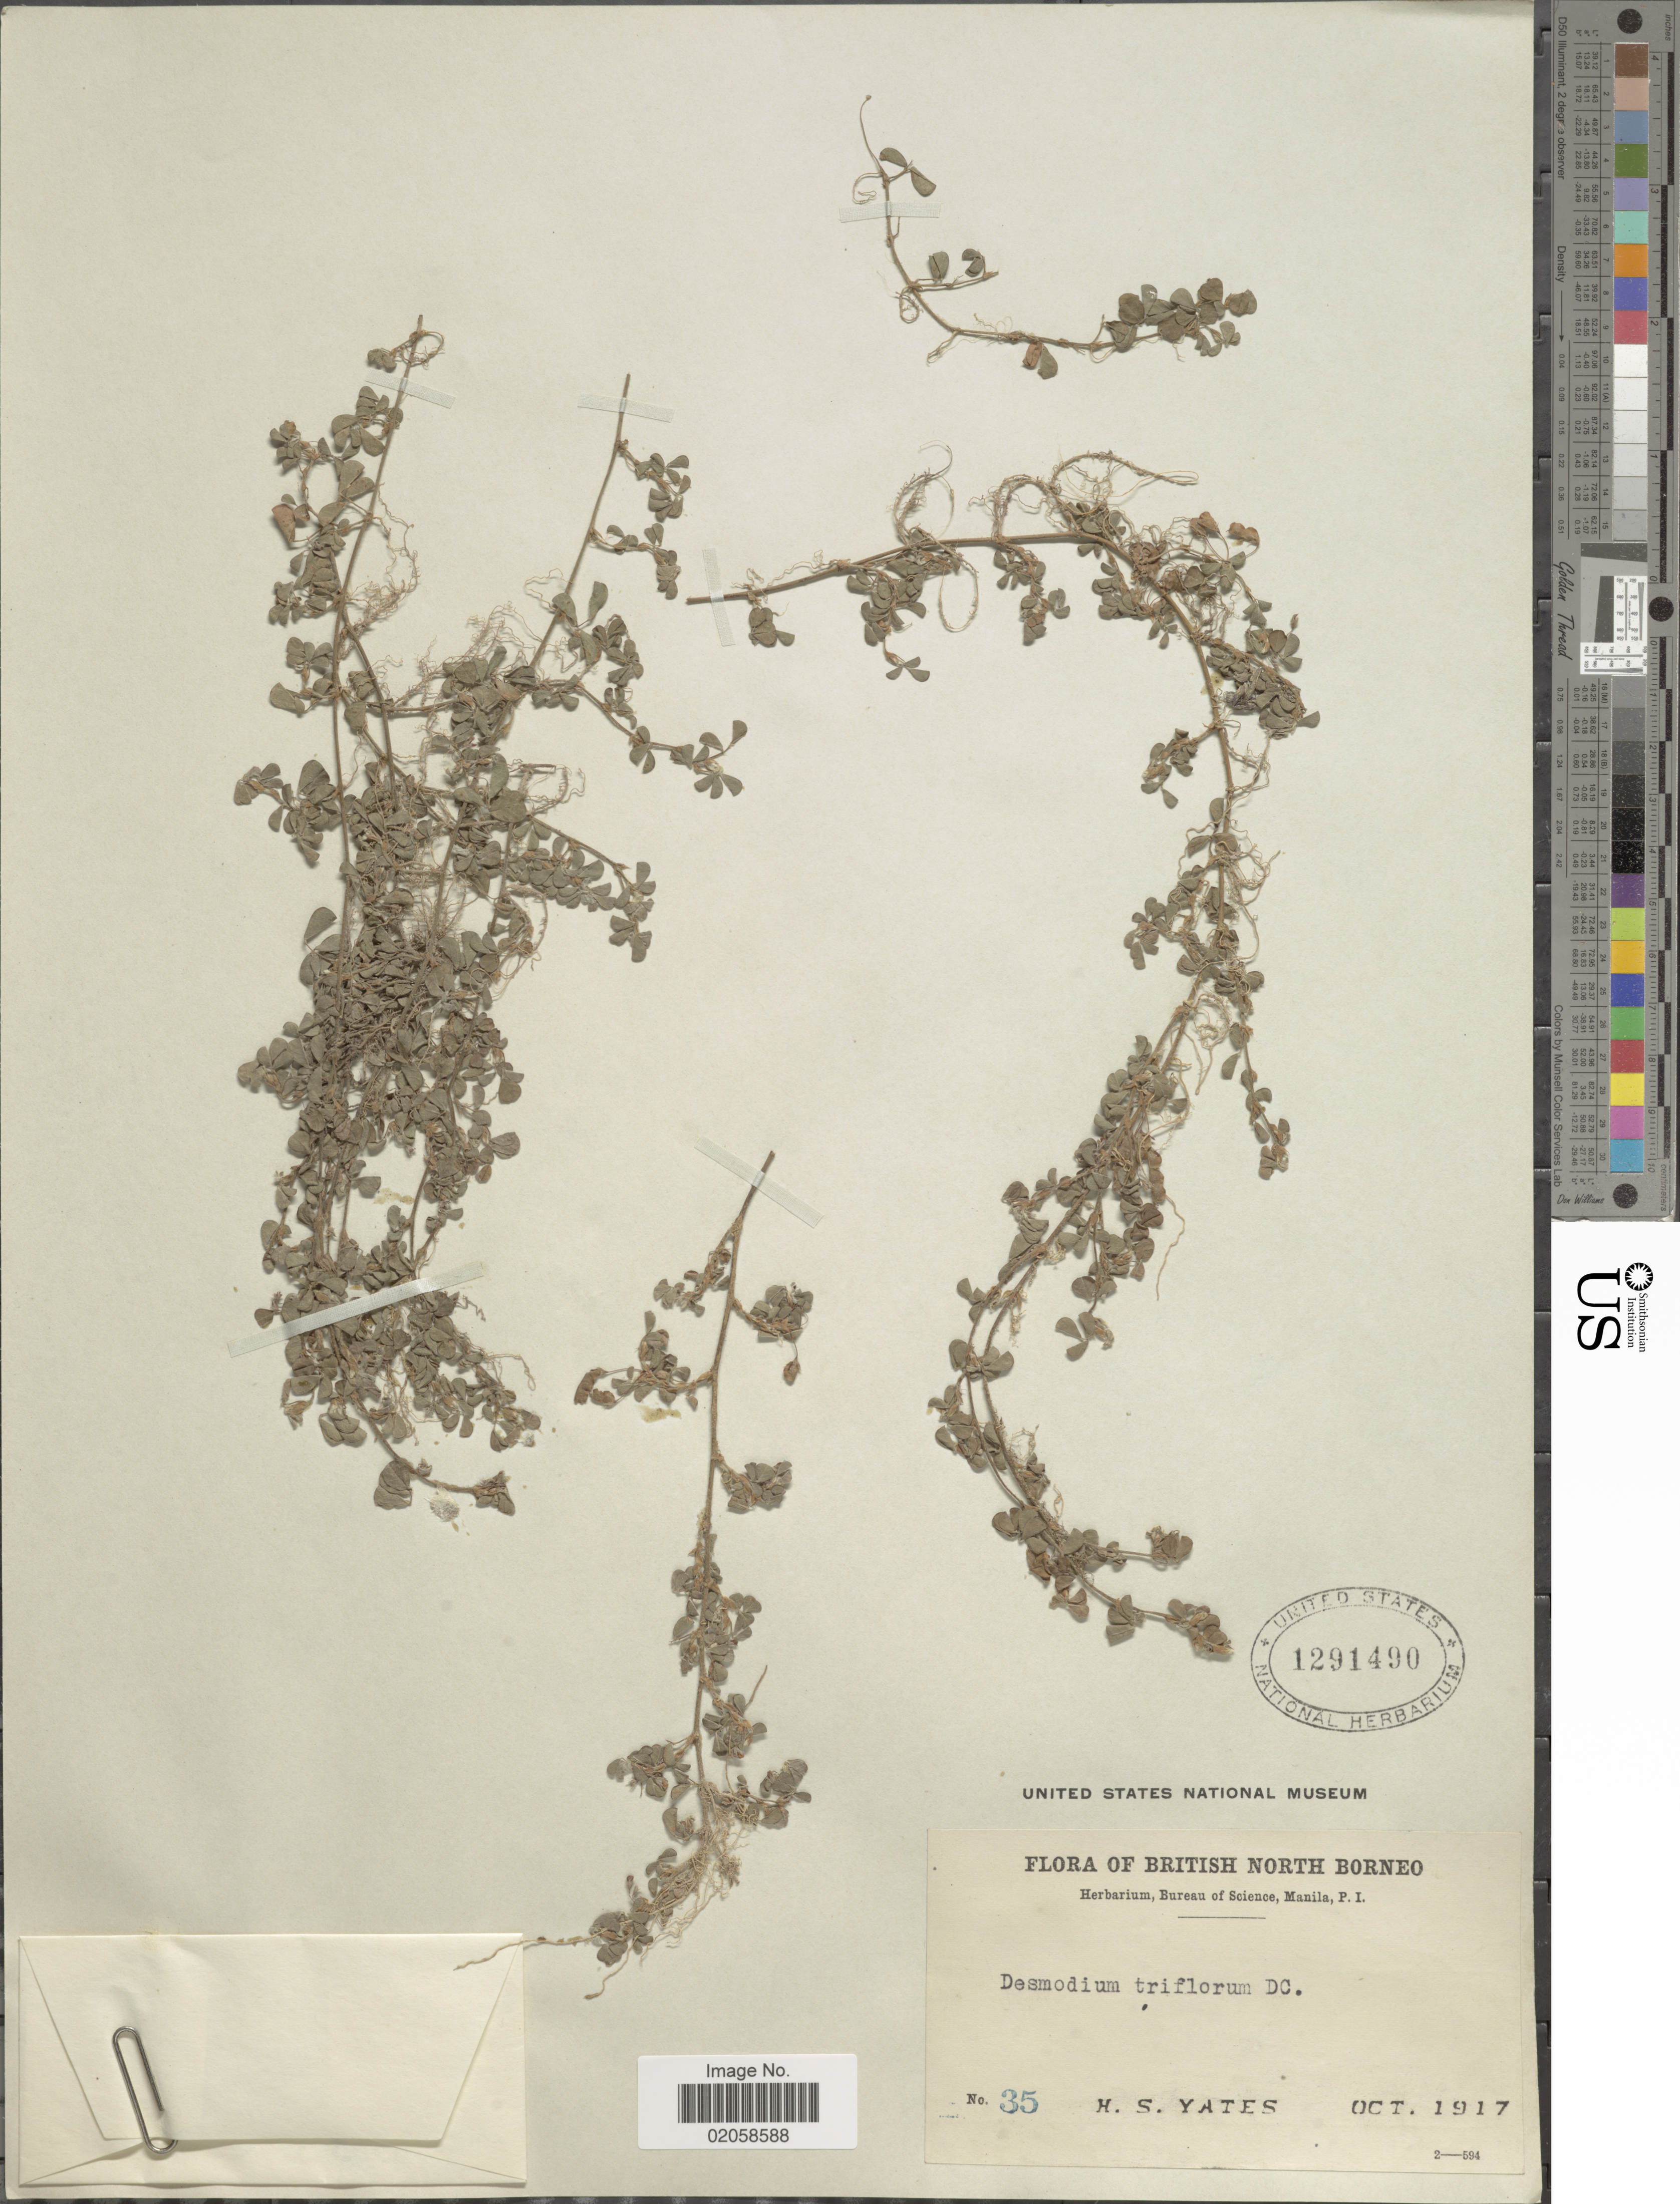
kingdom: Plantae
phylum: Tracheophyta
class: Magnoliopsida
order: Fabales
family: Fabaceae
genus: Grona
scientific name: Grona triflora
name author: (L.) H. Ohashi & K. Ohashi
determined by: Strong, Mark T., (BOT), Smithsonian Institution - National Museum of Natural History (UNITED STATES)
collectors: H. S. Yates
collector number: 35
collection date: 1917-10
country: Malaysia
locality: British North Bornao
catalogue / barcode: US 1291490